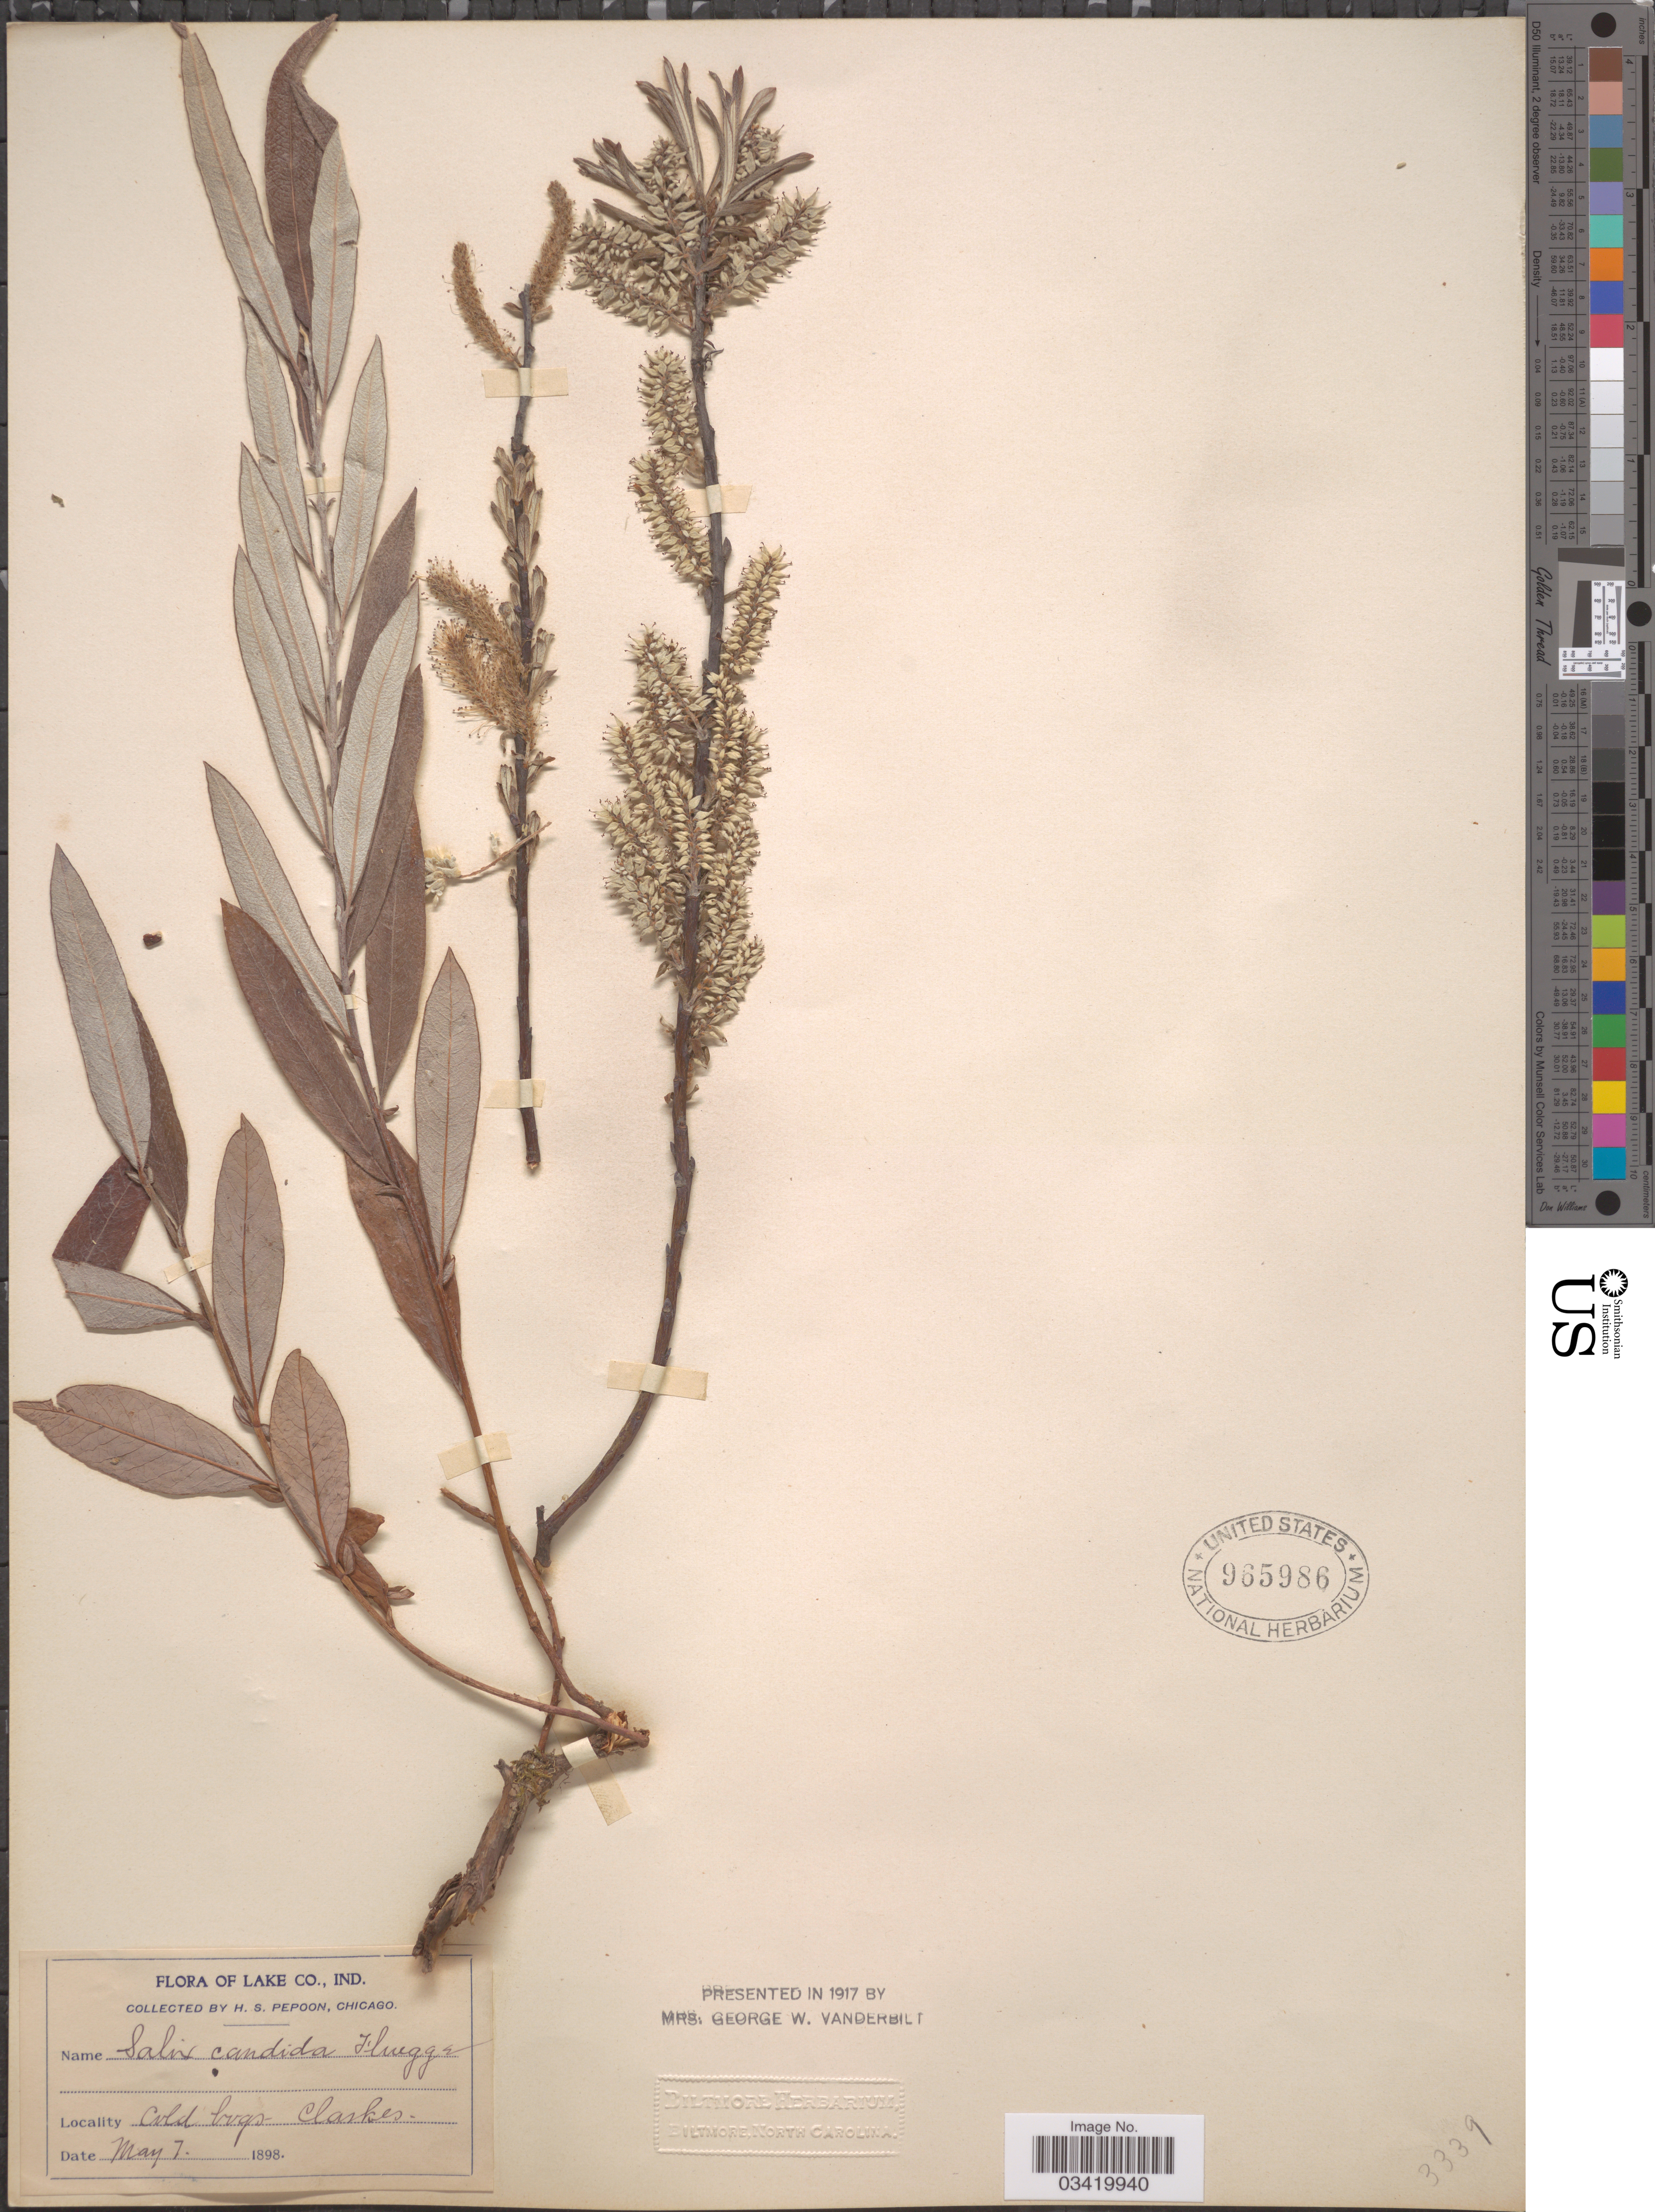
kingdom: Plantae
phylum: Tracheophyta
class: Magnoliopsida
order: Malpighiales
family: Salicaceae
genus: Salix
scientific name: Salix candida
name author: Flüggé ex Willd.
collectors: H. Pepoon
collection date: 1898-05-07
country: United States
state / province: Indiana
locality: Lake Co. Cold bogs Clarkes.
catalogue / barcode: US 965986